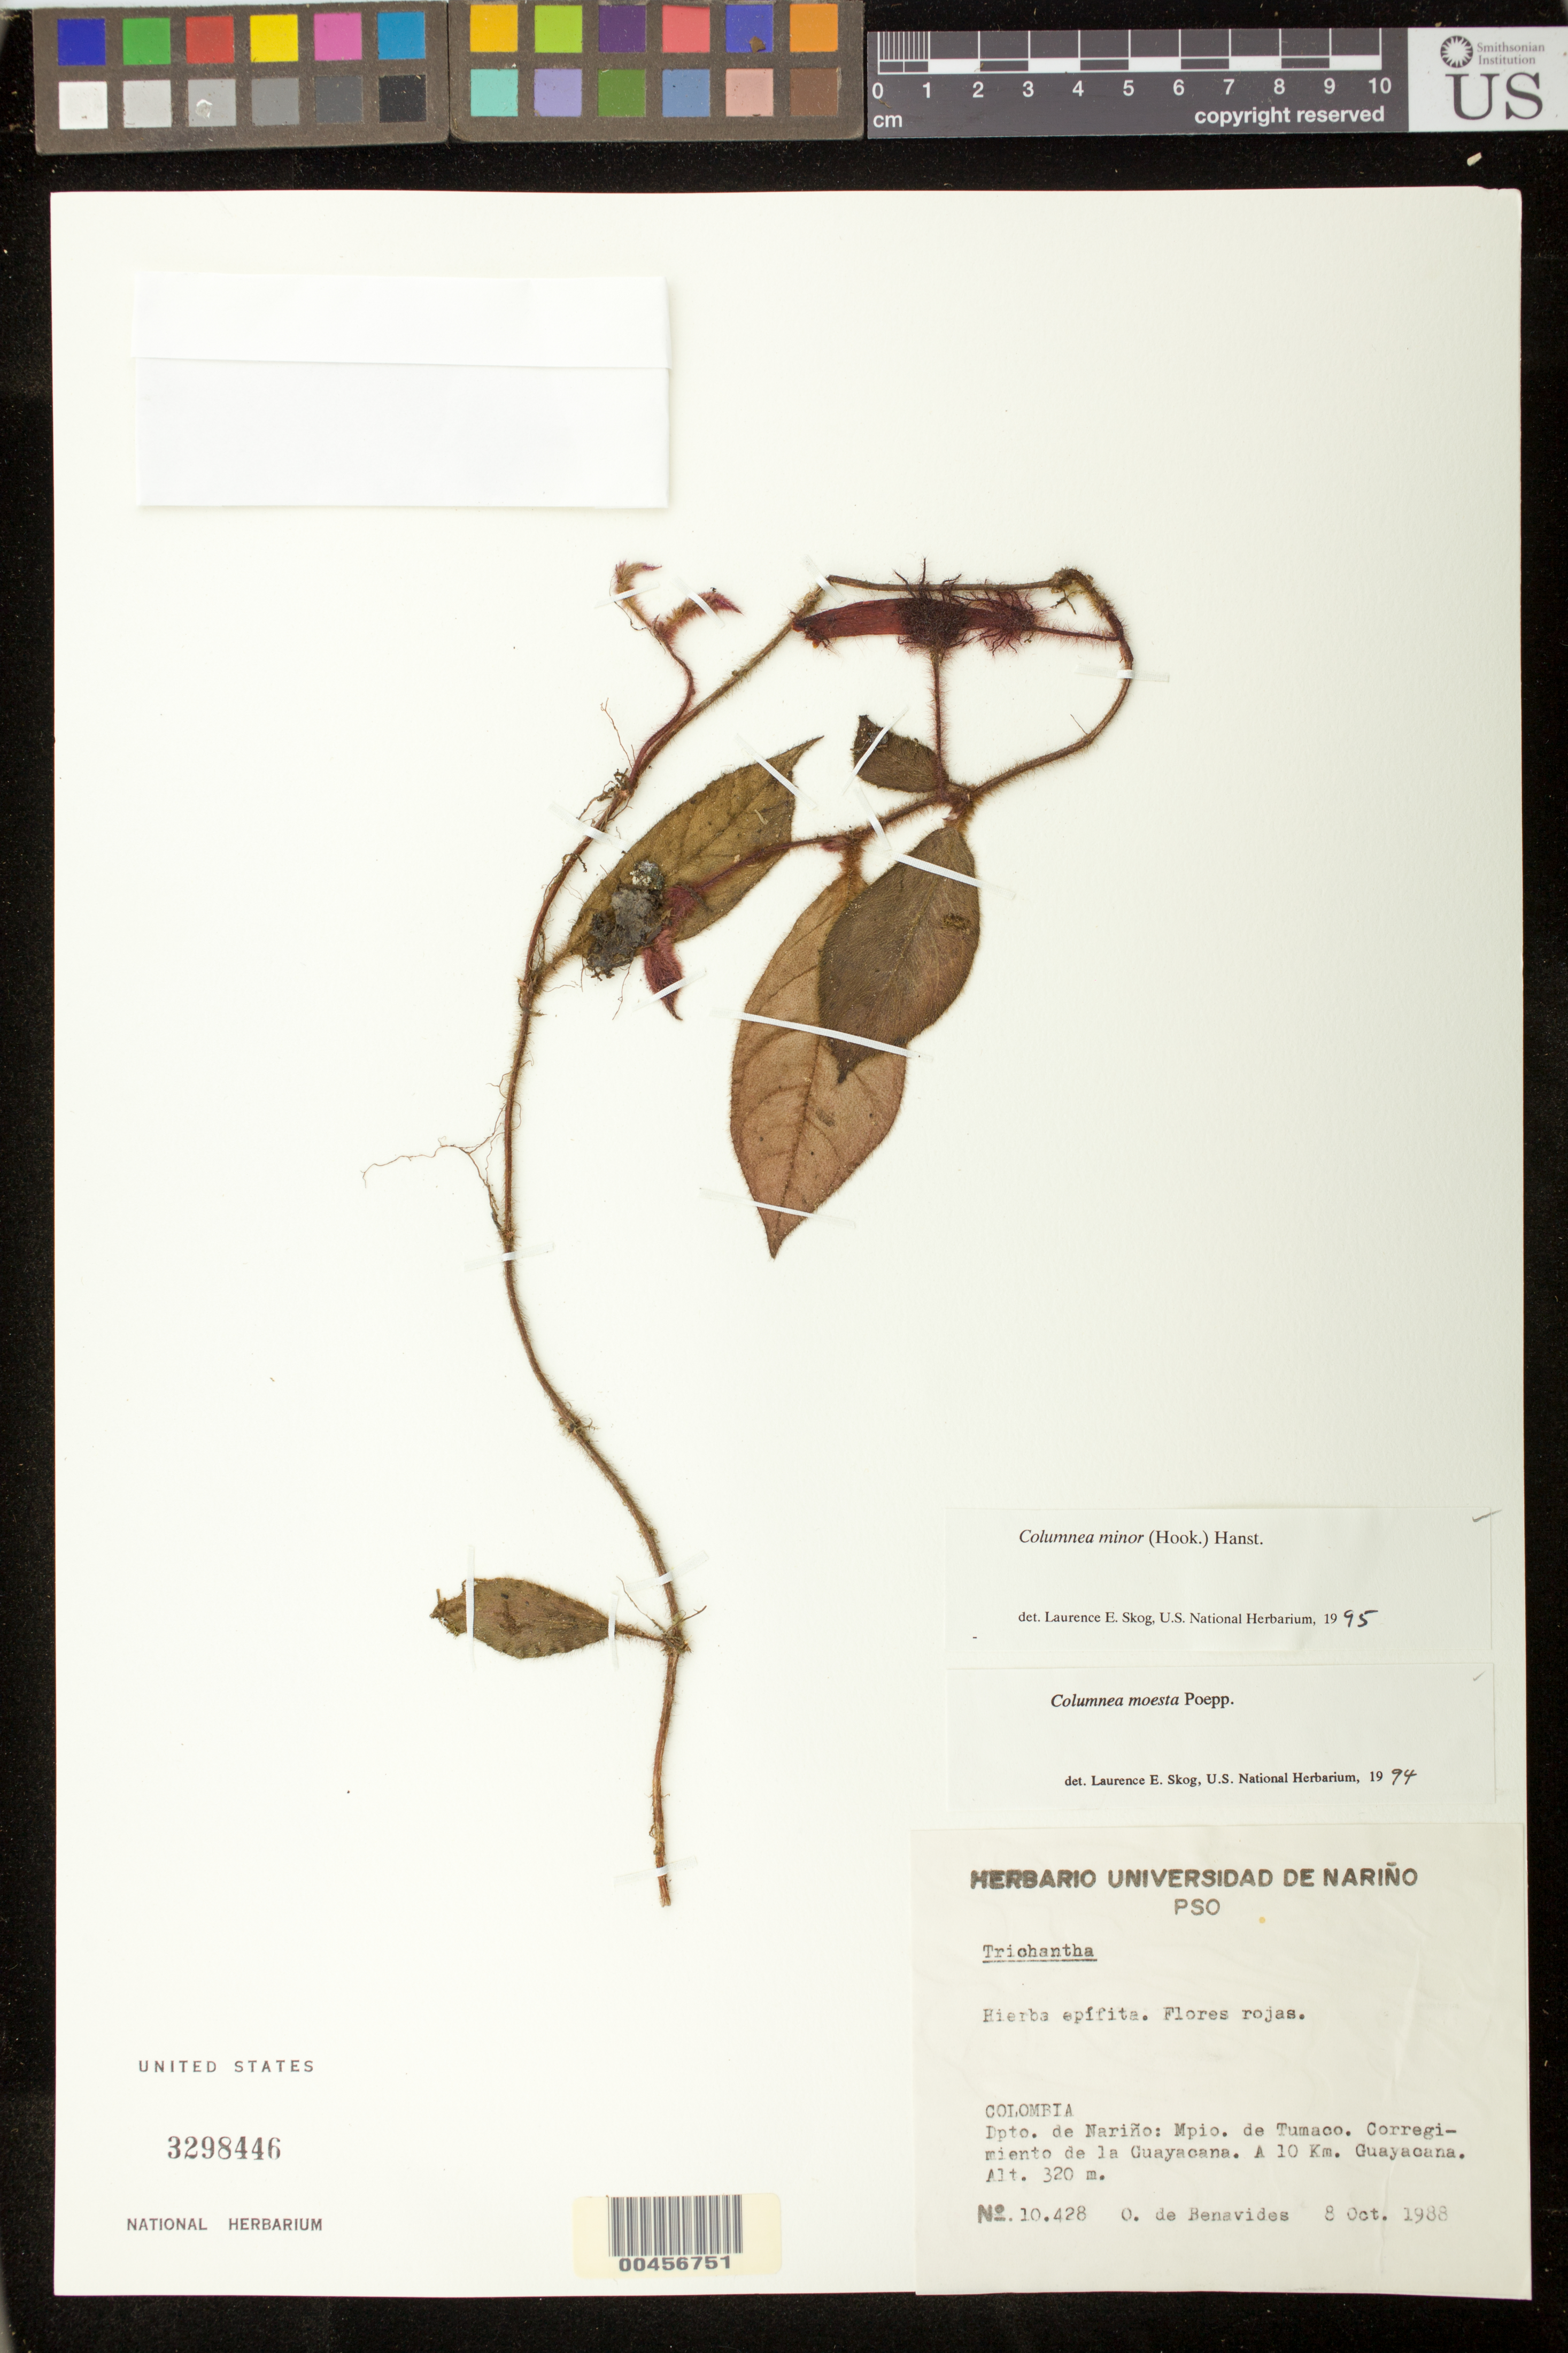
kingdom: Plantae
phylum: Tracheophyta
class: Magnoliopsida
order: Lamiales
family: Gesneriaceae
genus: Columnea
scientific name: Columnea minor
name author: (Hook.) Hanst.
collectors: Olga S. de Benavides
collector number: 10428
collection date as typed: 08 Oct 1988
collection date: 1988-10-08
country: Colombia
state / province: Nariño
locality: Tumaco, Guayacana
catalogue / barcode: US 3298446